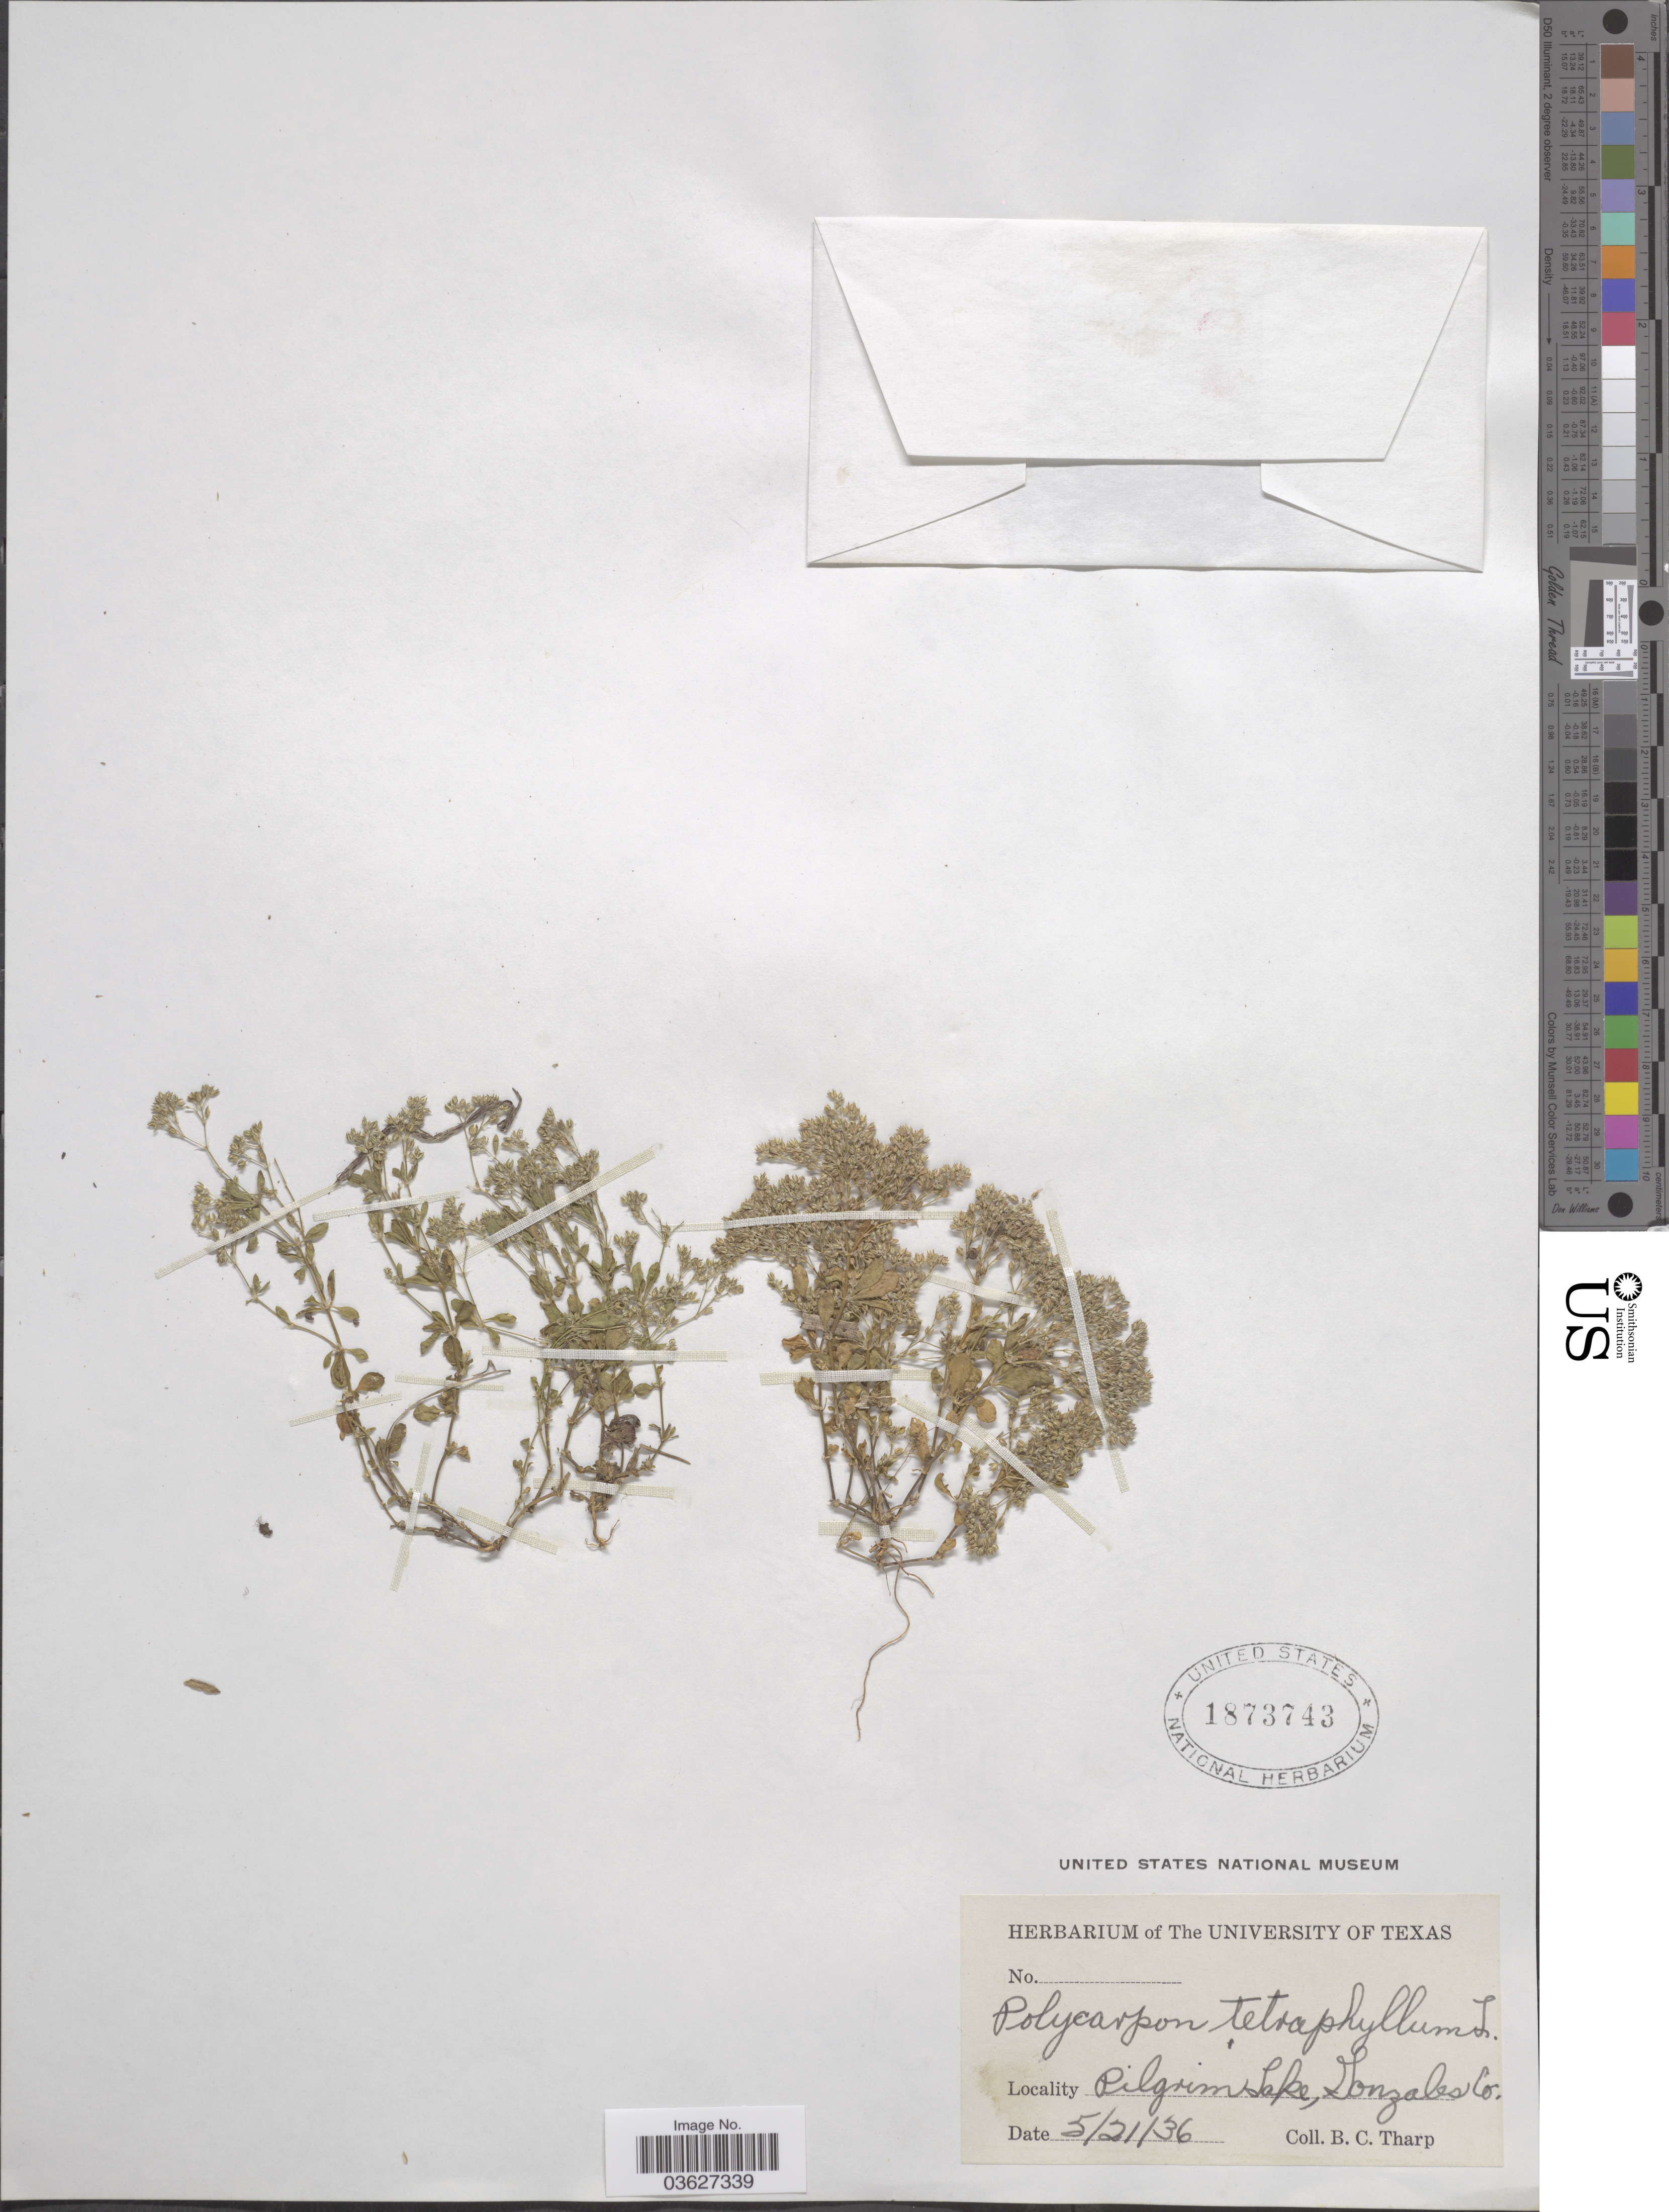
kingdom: Plantae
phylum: Tracheophyta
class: Magnoliopsida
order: Caryophyllales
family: Caryophyllaceae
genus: Polycarpon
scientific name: Polycarpon tetraphyllum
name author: (L.) L.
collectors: B. C. Tharp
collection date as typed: Transcribed d/m/y: 21/5/36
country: United States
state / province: Texas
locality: Pilgrim Lake, Gonzales Co.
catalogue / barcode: US 1873743